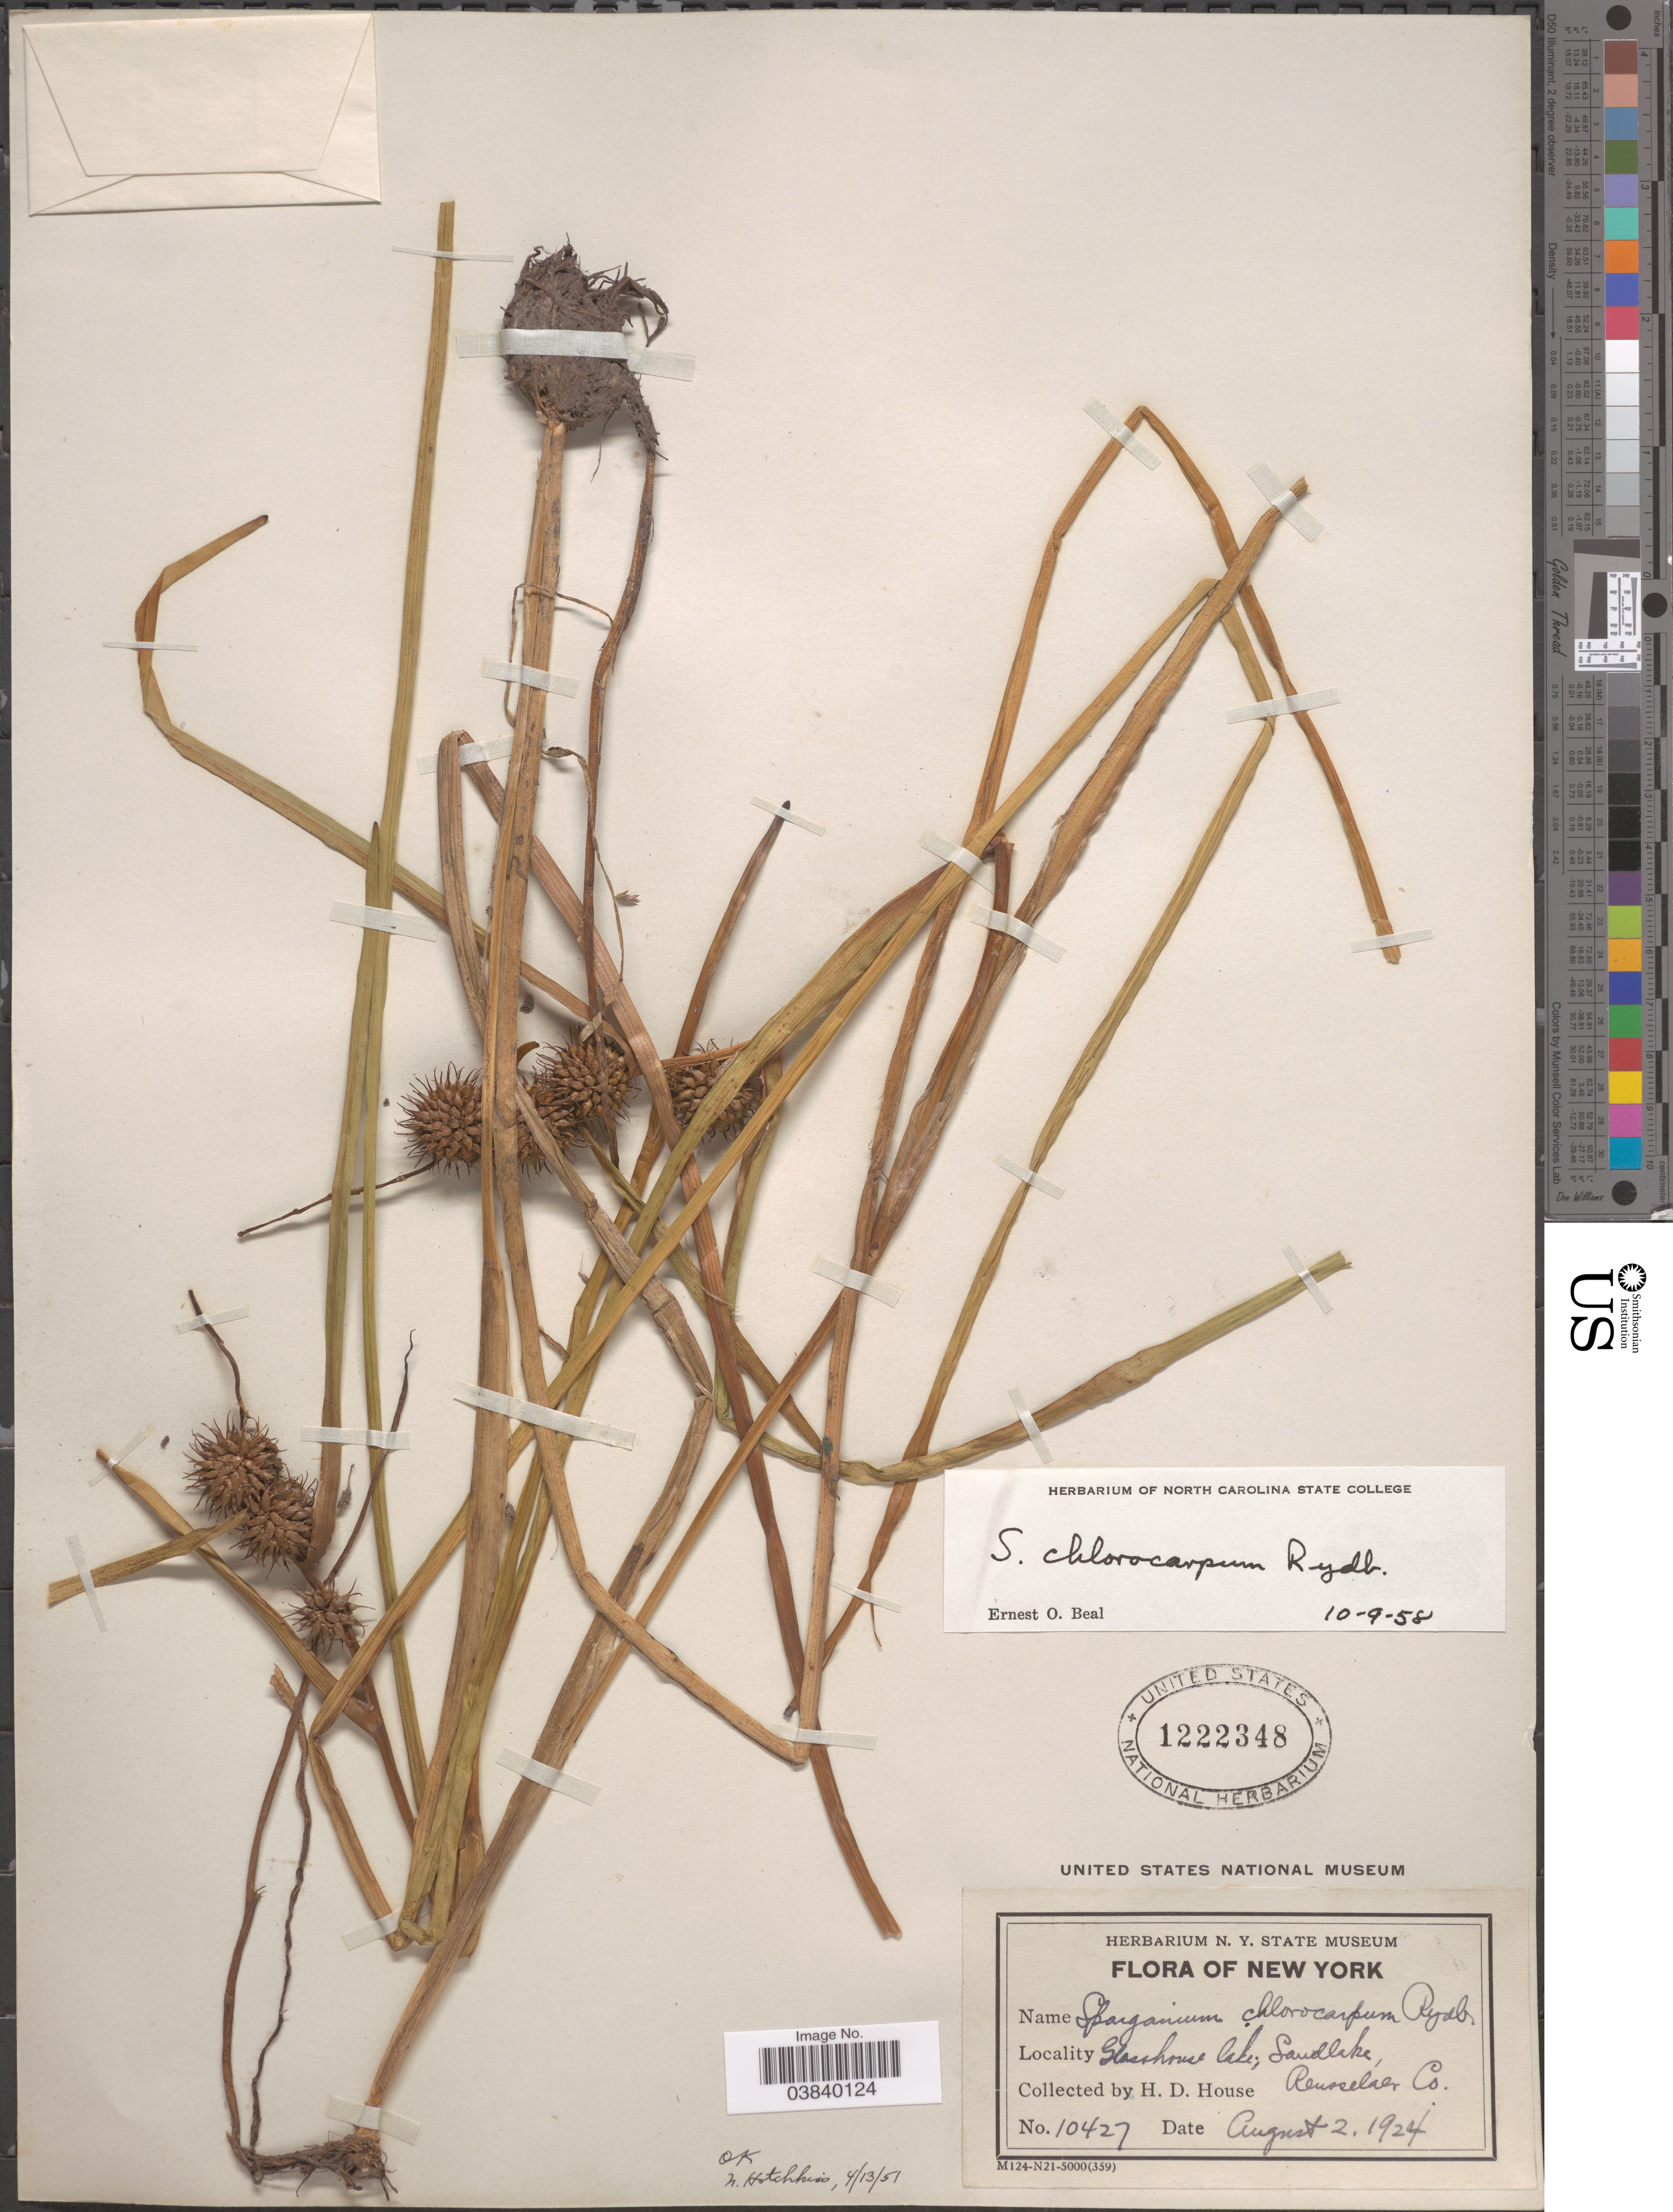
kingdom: Plantae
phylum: Tracheophyta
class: Liliopsida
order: Poales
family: Typhaceae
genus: Sparganium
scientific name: Sparganium chlorocarpum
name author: Rydb.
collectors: H. D. House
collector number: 10427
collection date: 1924-08-02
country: United States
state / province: New York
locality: Glasshouse Lake, Sandlake, Rensselaer Co.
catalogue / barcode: US 1222348